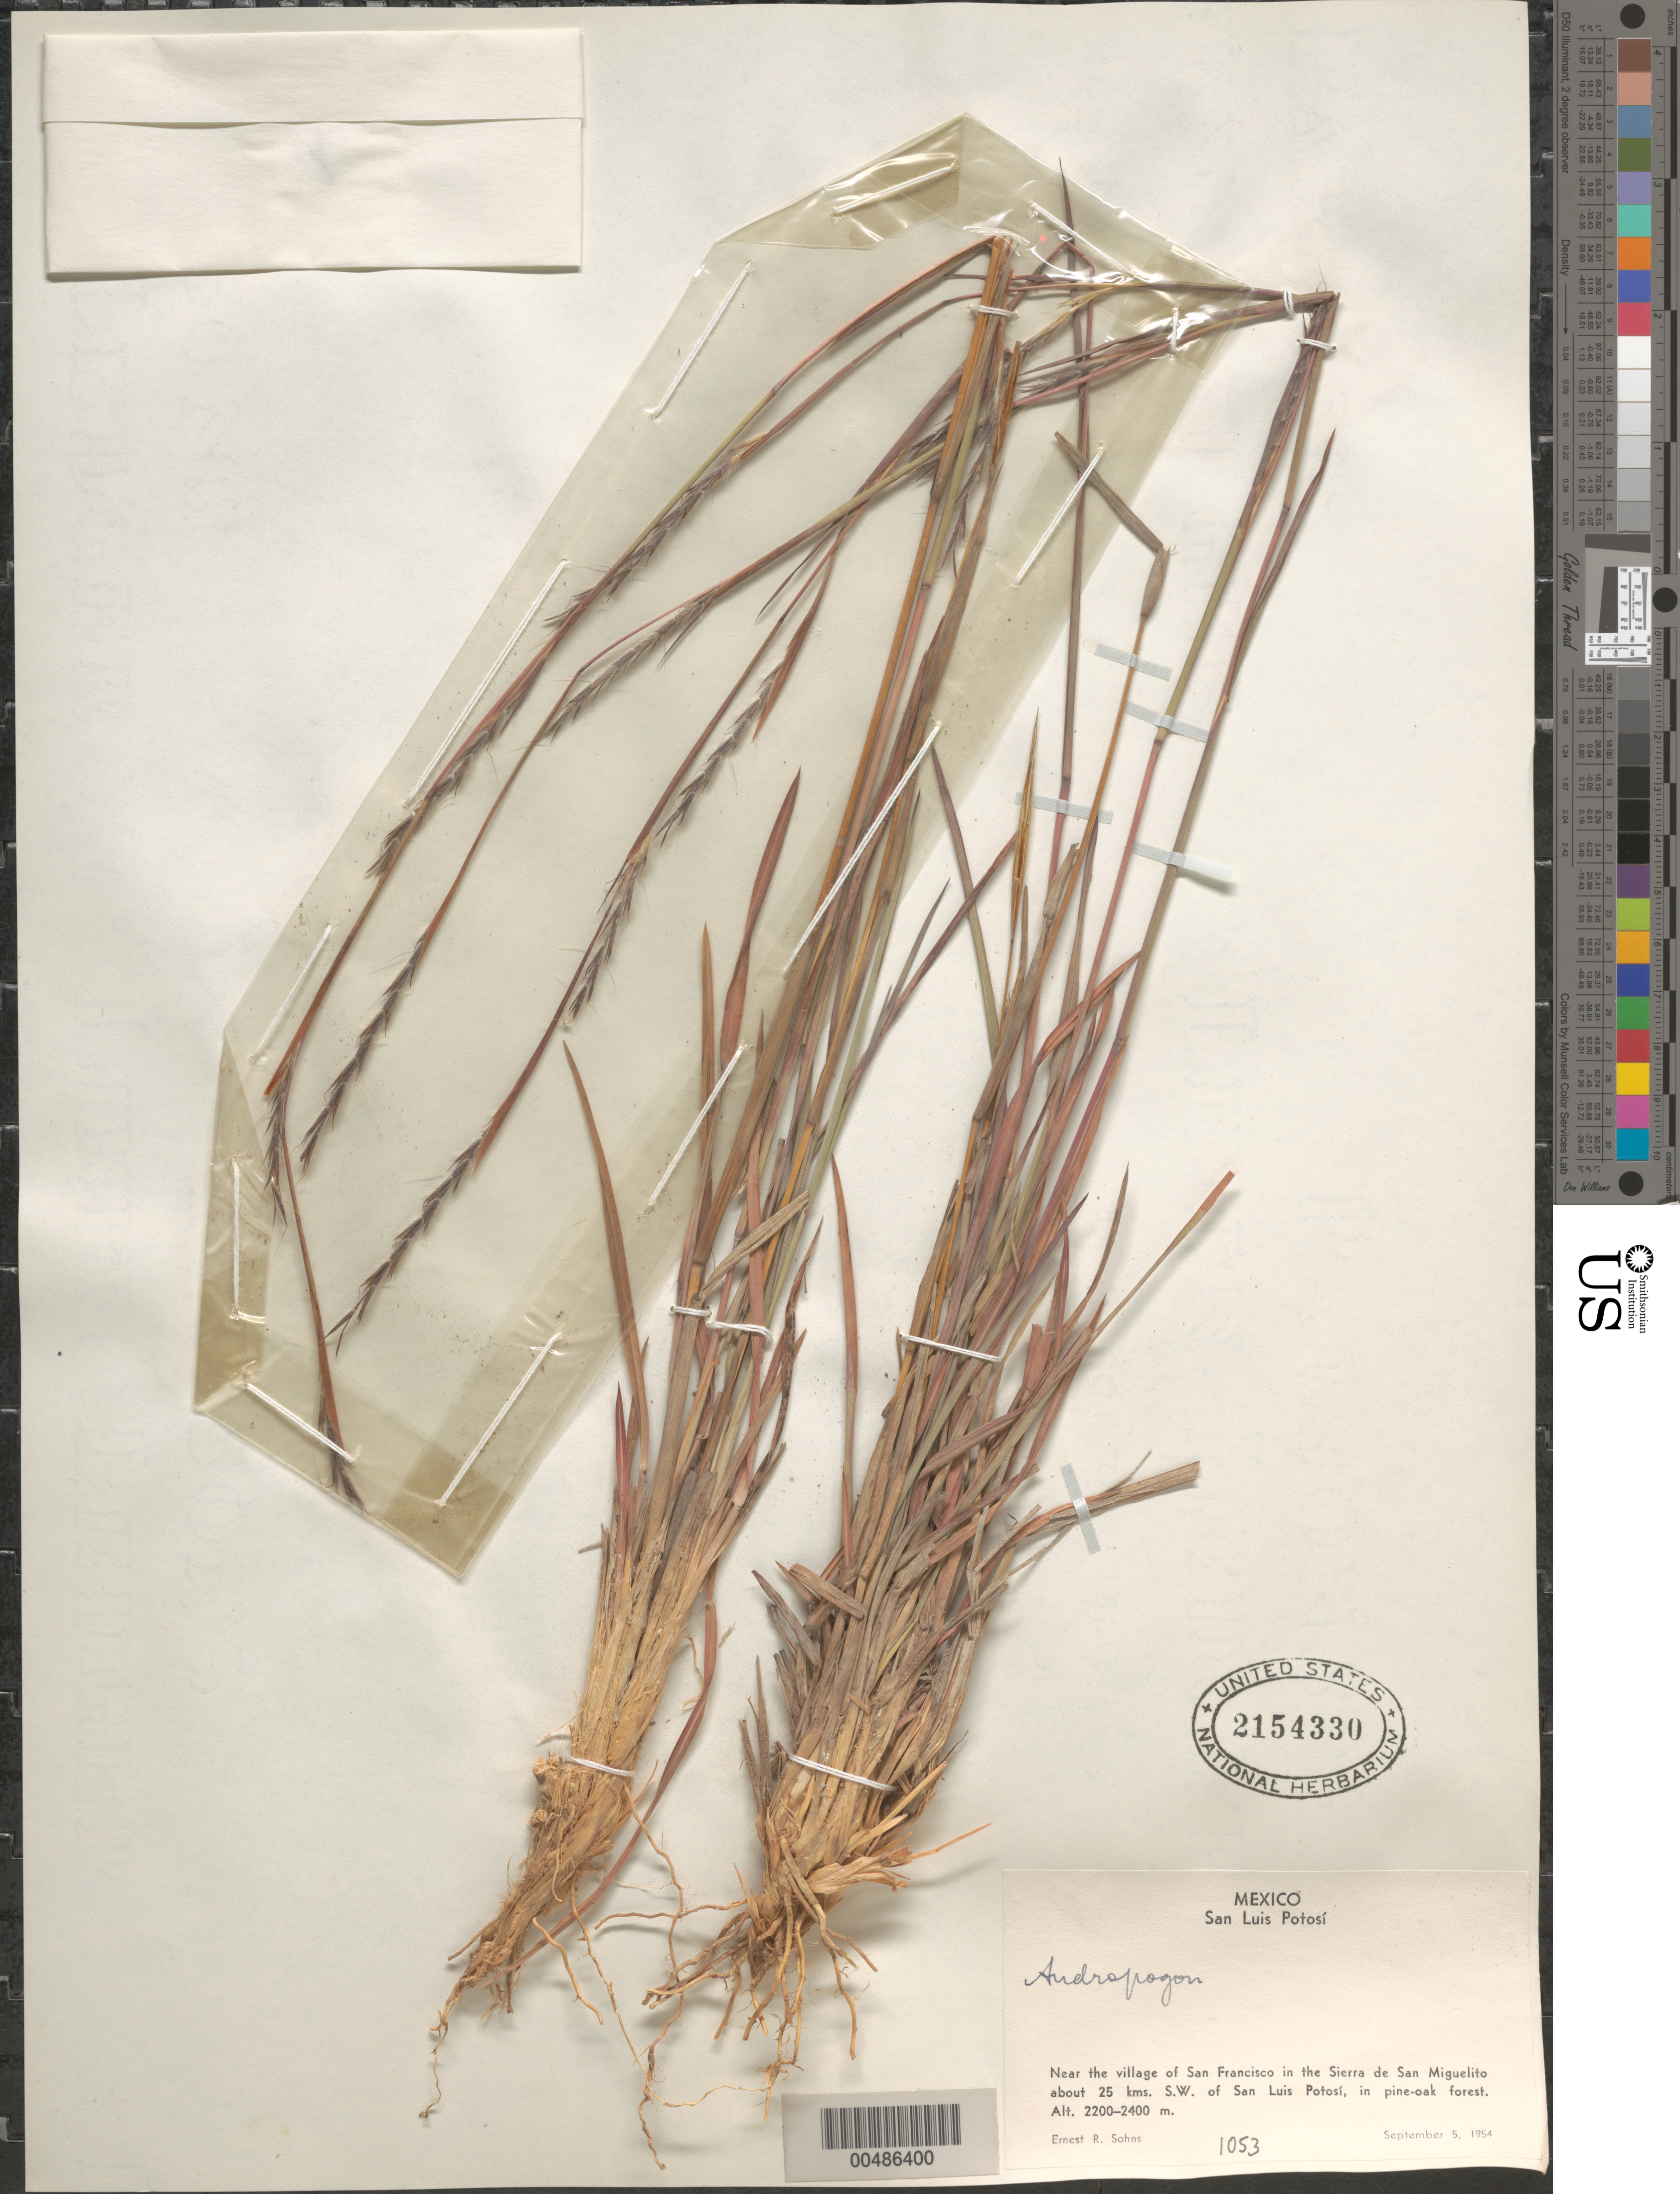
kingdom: Plantae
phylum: Tracheophyta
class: Liliopsida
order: Poales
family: Poaceae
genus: Schizachyrium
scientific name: Schizachyrium sp.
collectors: E. R. Sohns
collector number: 1053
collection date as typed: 5 Sep 1954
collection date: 1954-09-05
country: Mexico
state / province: San Luis Potosi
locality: Near the village of San Francisco in the Sierra de San Miguelito about 25 km SW of San Luis Potosí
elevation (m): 2200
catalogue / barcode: US 2154330